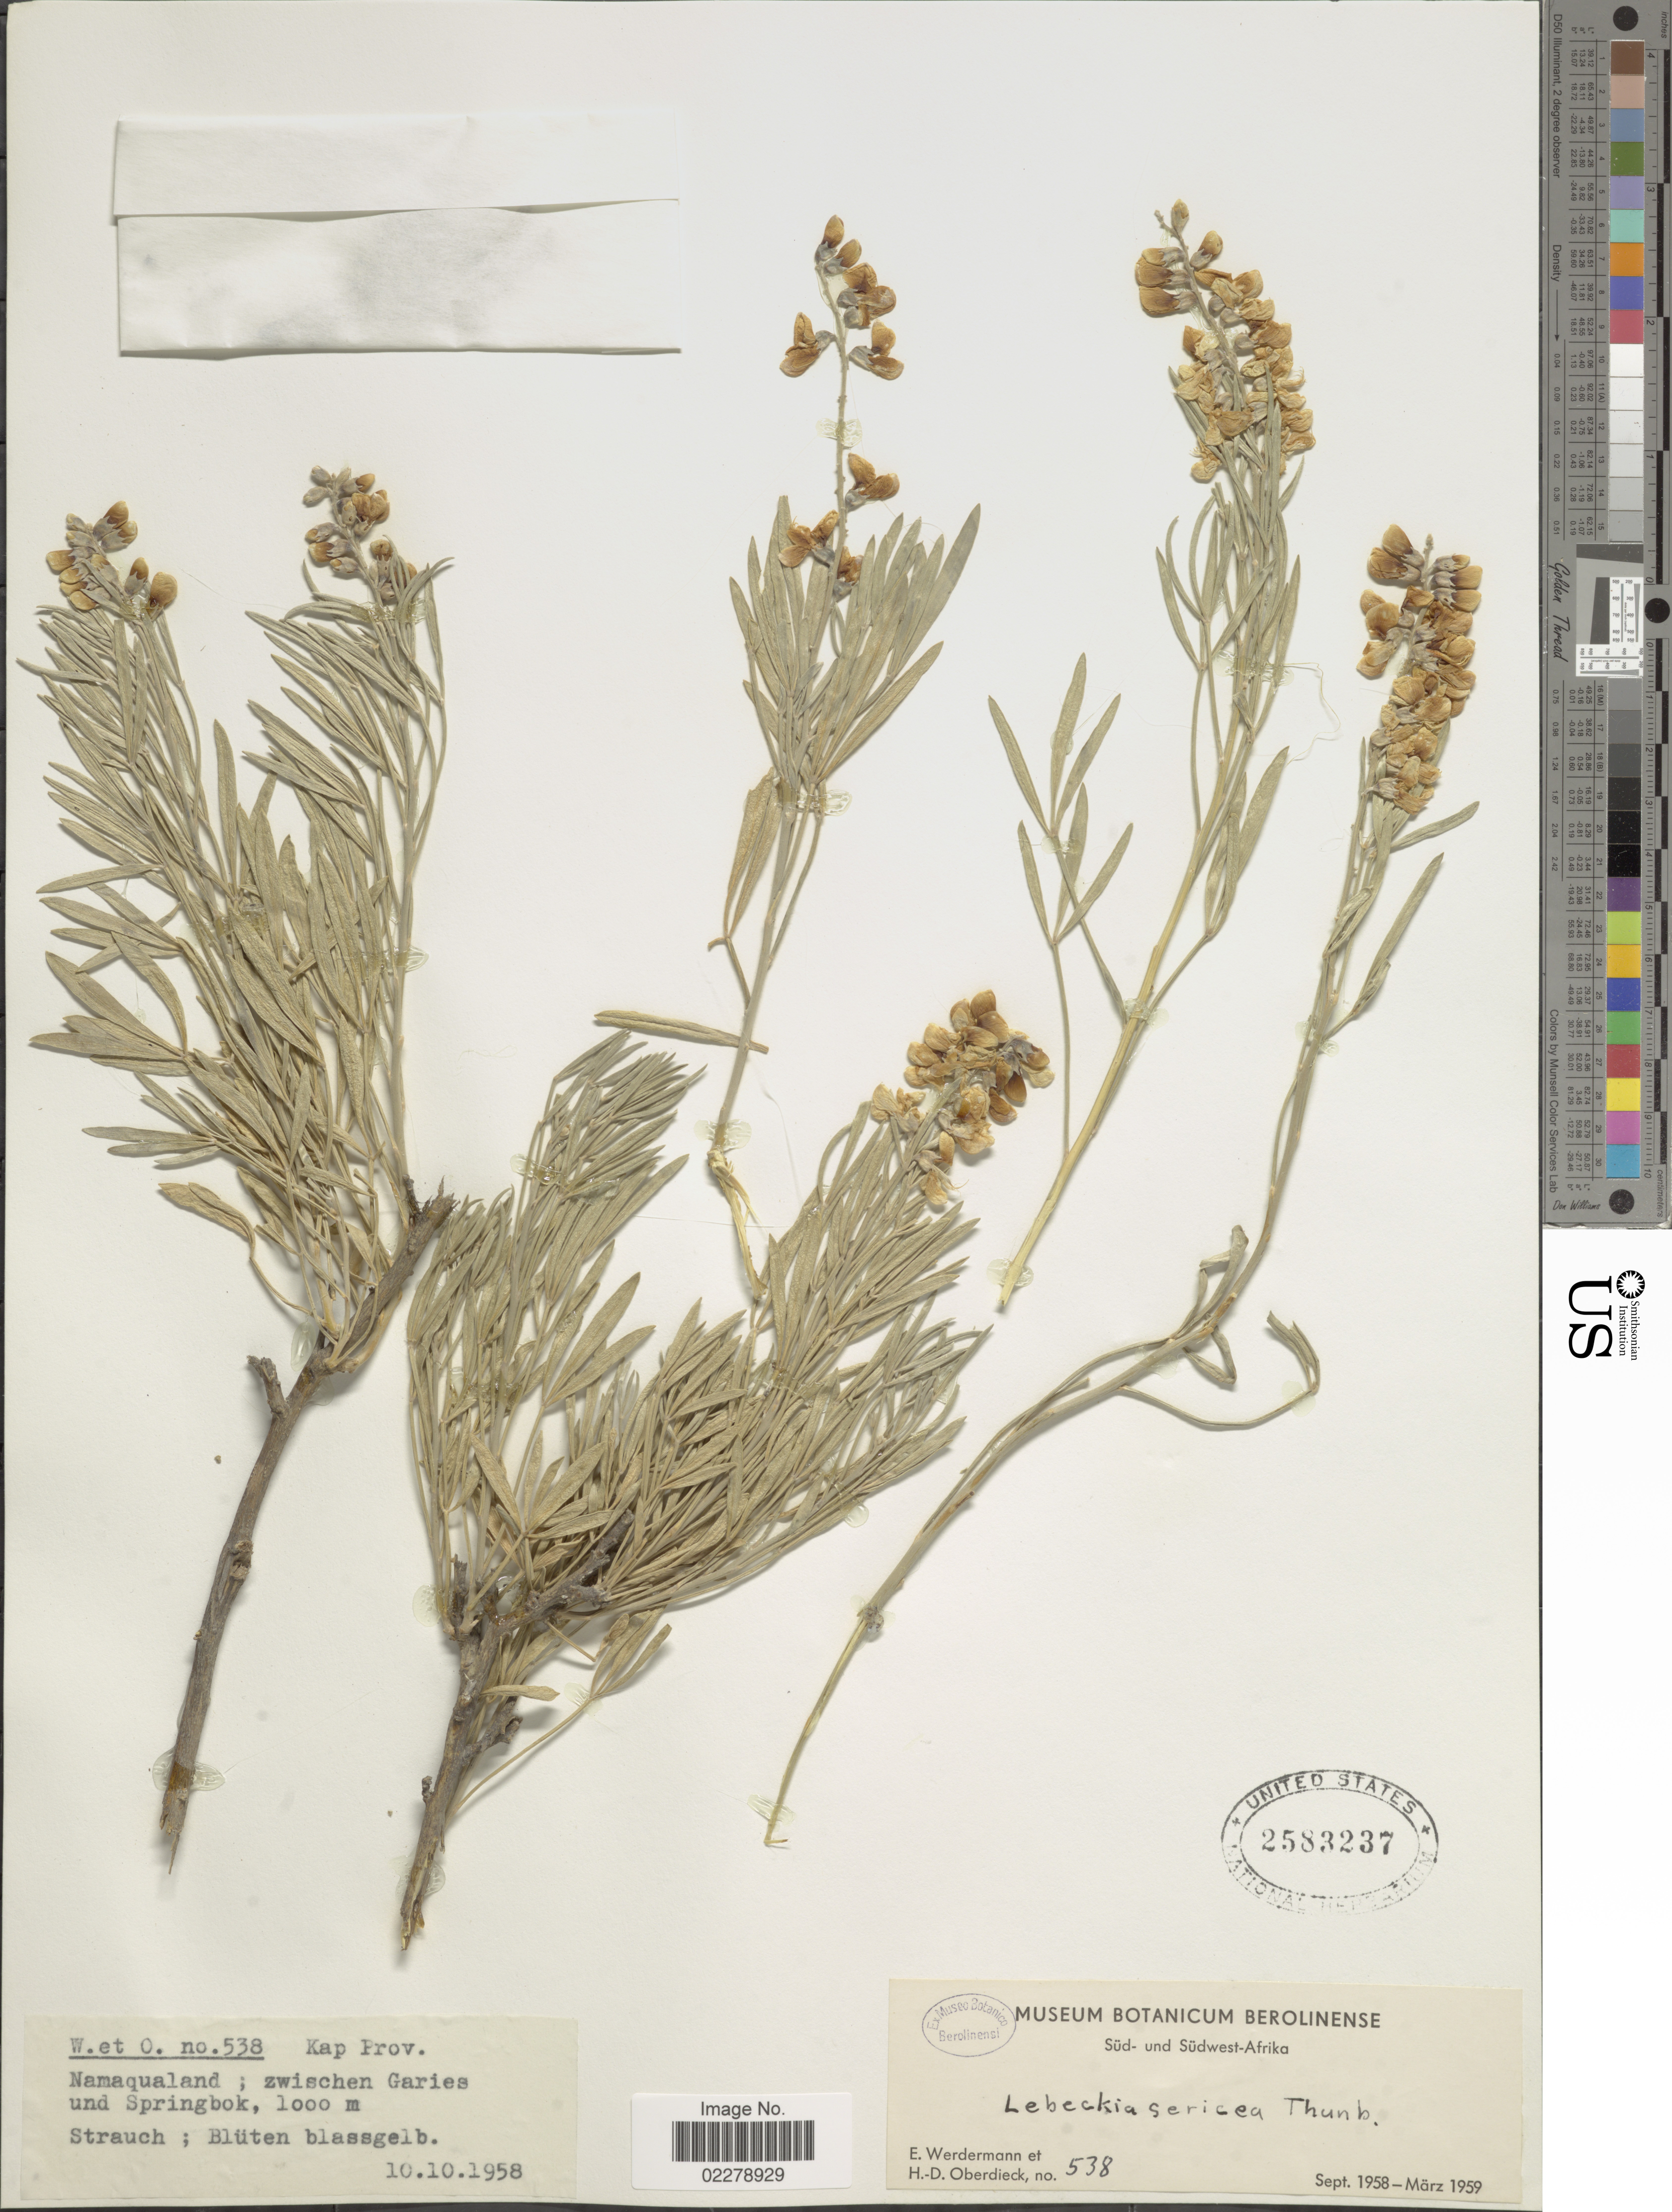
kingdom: Plantae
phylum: Tracheophyta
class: Magnoliopsida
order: Fabales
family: Fabaceae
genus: Lebeckia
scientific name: Lebeckia sericea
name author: Thunb.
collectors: E. Werdermann & H. Oberdieck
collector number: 538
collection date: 1958-09/1959-03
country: South Africa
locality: Sud- und Sudwest- Afrika. Namaqualand; zwischen Garies und Springbok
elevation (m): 1000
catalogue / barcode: US 2583237